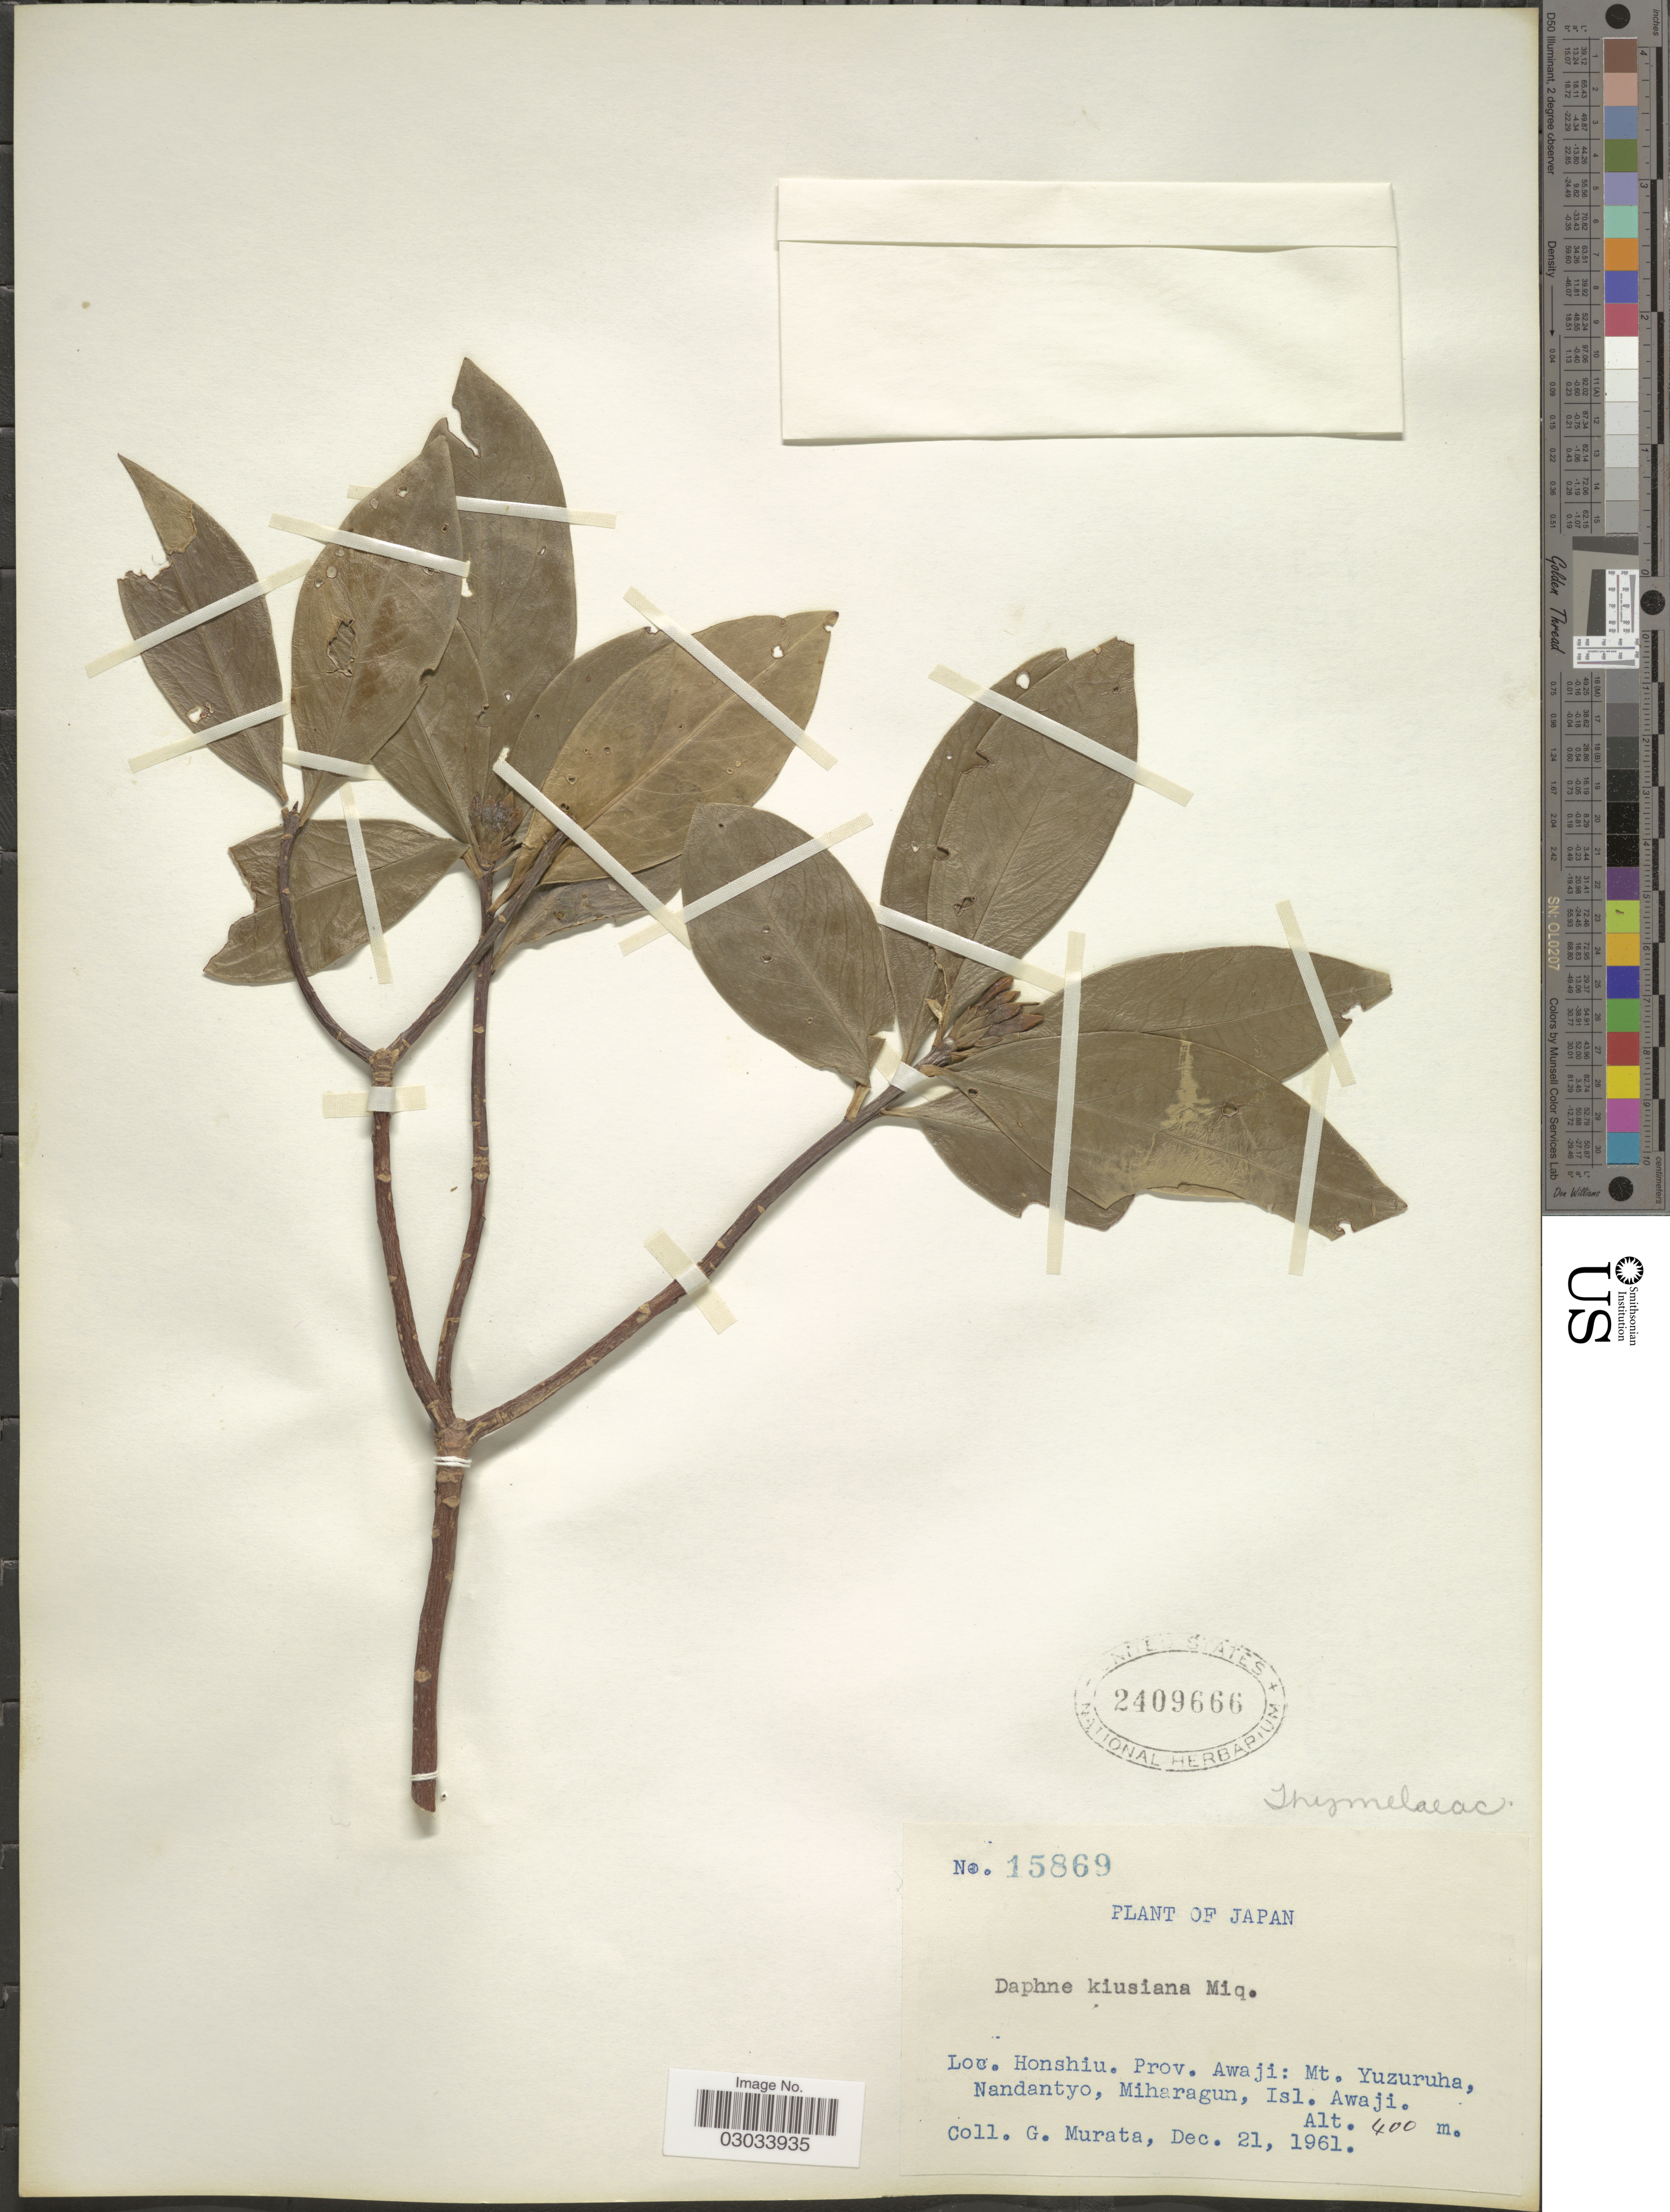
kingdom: Plantae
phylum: Tracheophyta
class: Magnoliopsida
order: Malvales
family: Thymelaeaceae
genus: Daphne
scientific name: Daphne kiusiana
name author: Miq.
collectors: G. Murata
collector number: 15869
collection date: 1961-12-21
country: Japan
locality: Honshiu. Prov. Awaji: Mt. Yuzuruha, Nandantyo, Miharagun, Isl. Awaji.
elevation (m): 400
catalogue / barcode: US 2409666